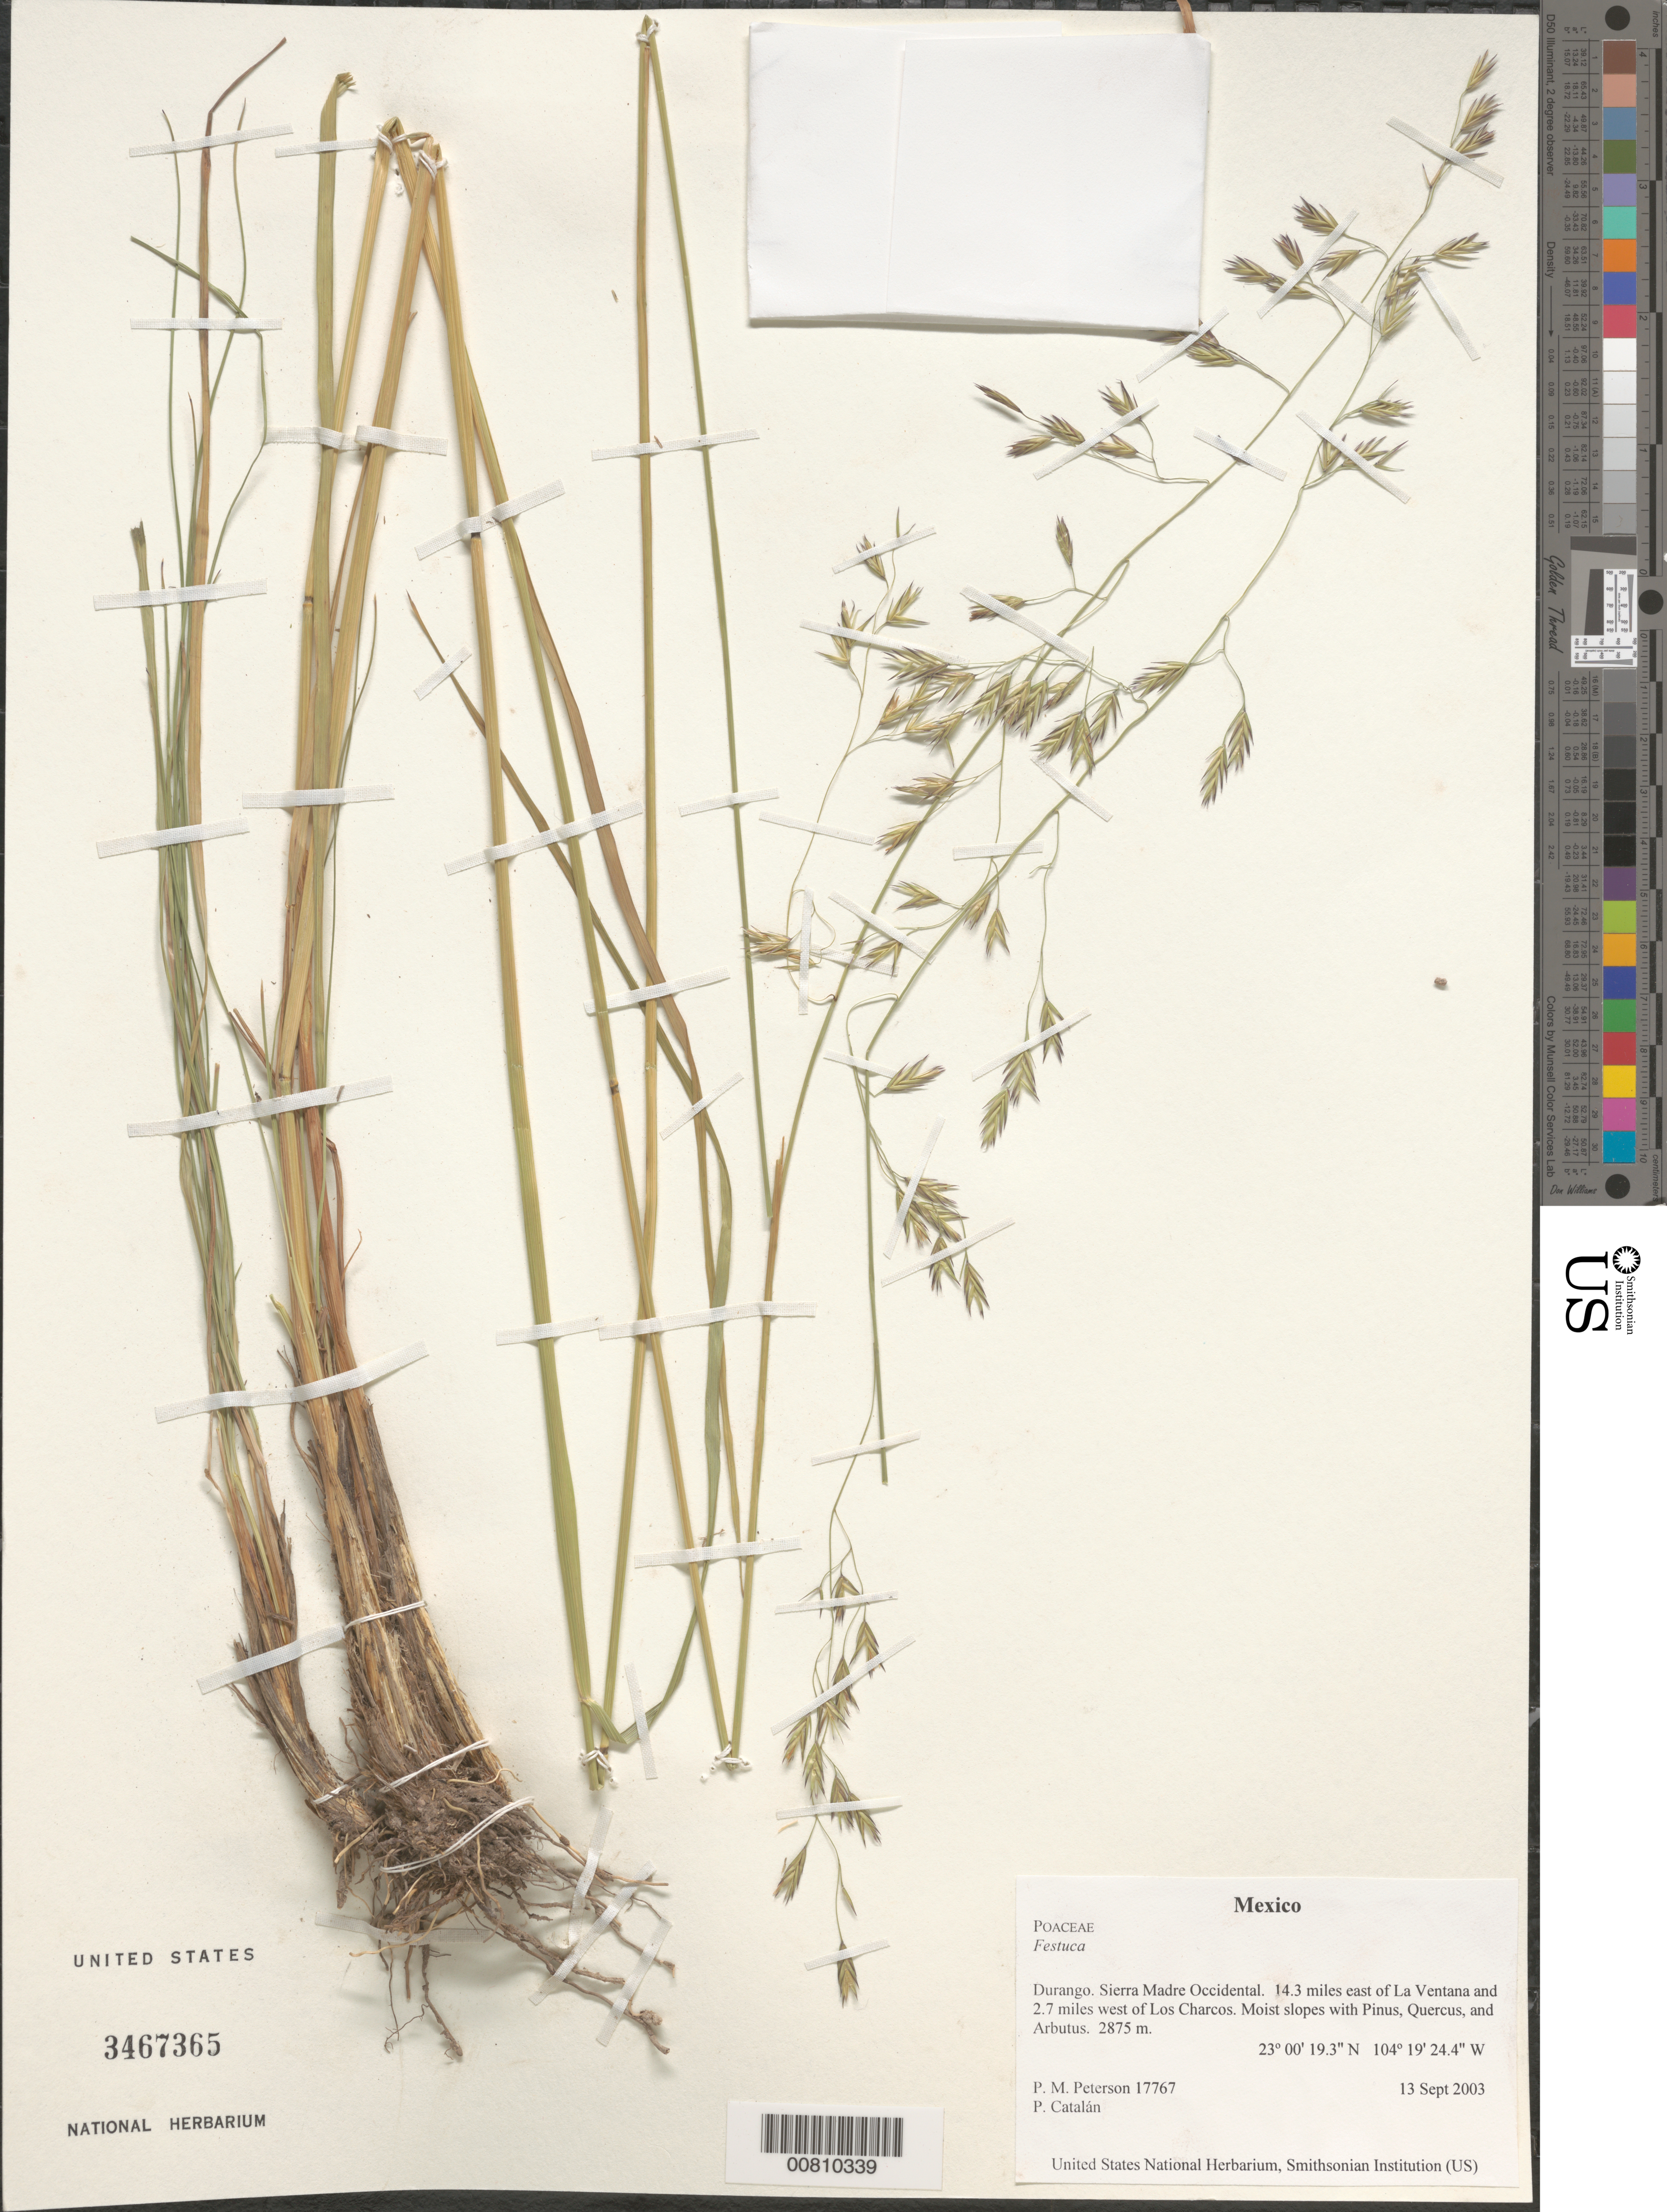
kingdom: Plantae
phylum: Tracheophyta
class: Liliopsida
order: Poales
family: Poaceae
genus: Festuca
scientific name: Festuca sp.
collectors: P. M. Peterson & F. Sánchez Alvarado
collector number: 17767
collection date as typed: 13 Sep 2003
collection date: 2003-09-13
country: Mexico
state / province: Durango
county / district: Sierra Madre Occidental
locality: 14.3 miles east of La Ventana and 2.7 miles west of Los Charcos. Moist slopes with Pinus, Quercus, and Arbutus.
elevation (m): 2875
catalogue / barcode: US 3467365